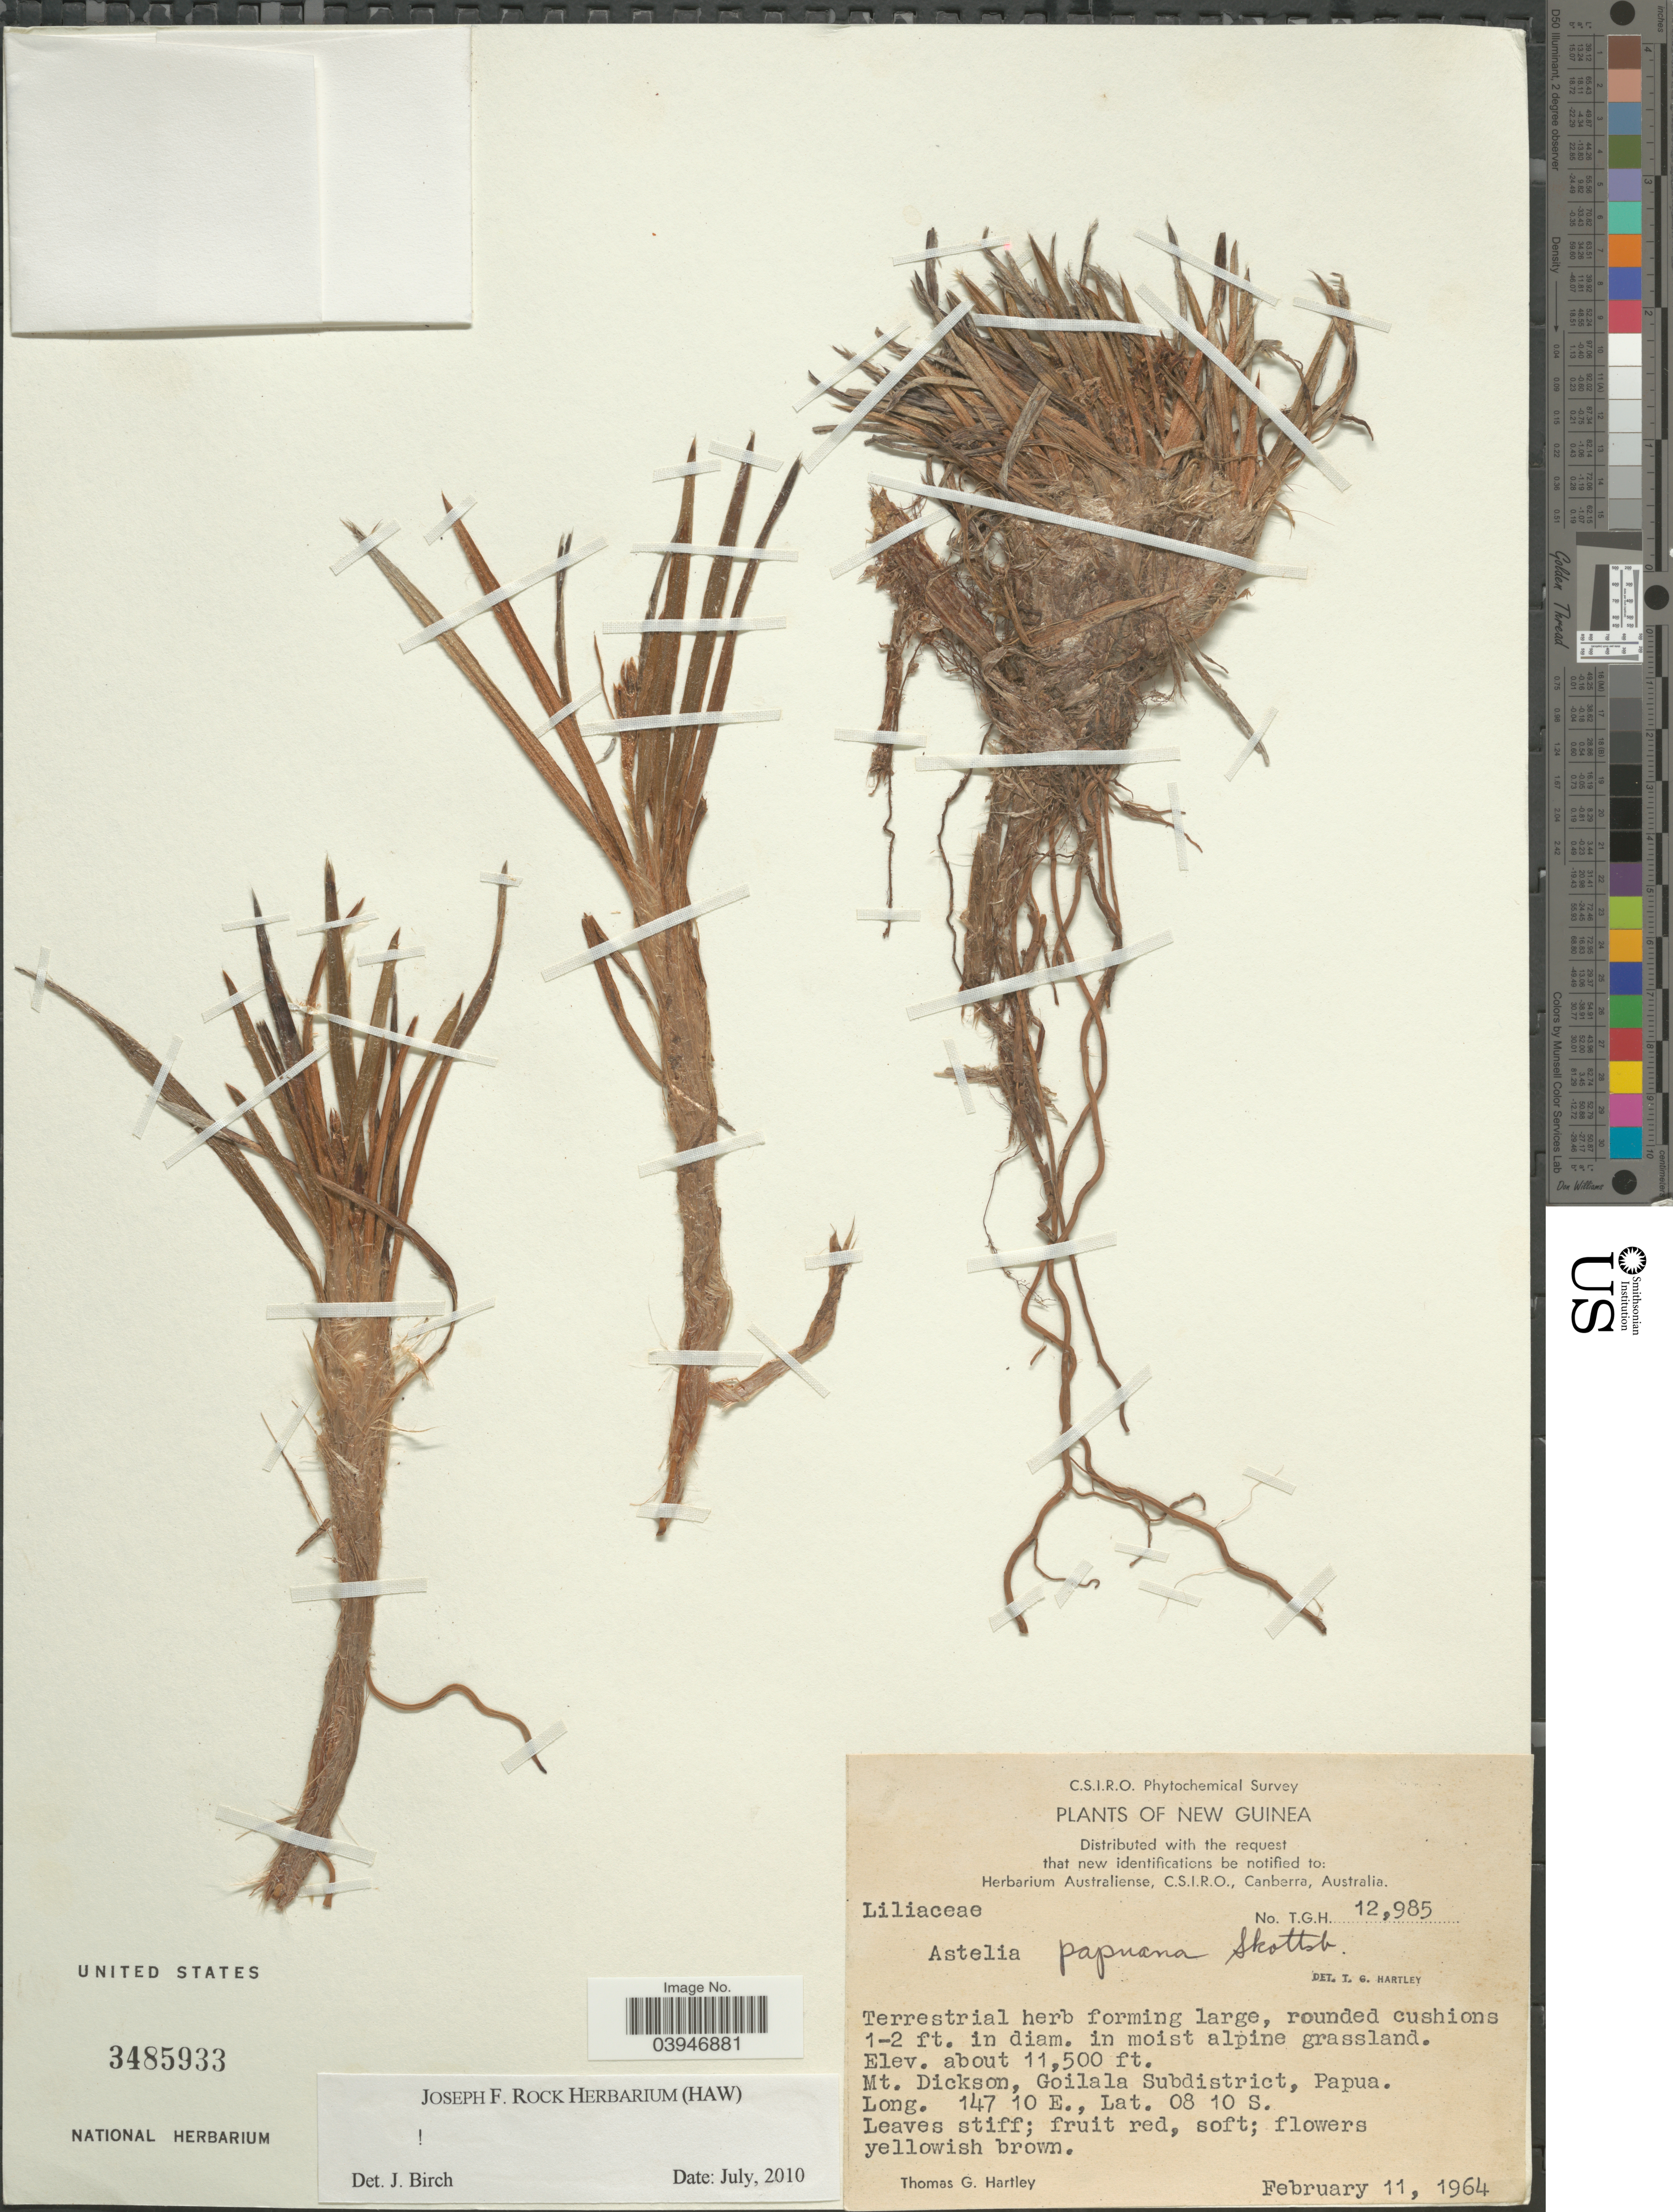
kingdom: Plantae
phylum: Tracheophyta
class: Liliopsida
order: Asparagales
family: Asteliaceae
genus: Astelia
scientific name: Astelia papuana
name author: Skottsb.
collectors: T. G. Hartley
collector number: TGH 12985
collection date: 1964-02-11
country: Papua New Guinea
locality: New Guinea. Mt. Dickson, Goilala Subdistrict, Papua.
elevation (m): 3505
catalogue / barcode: US 3485933